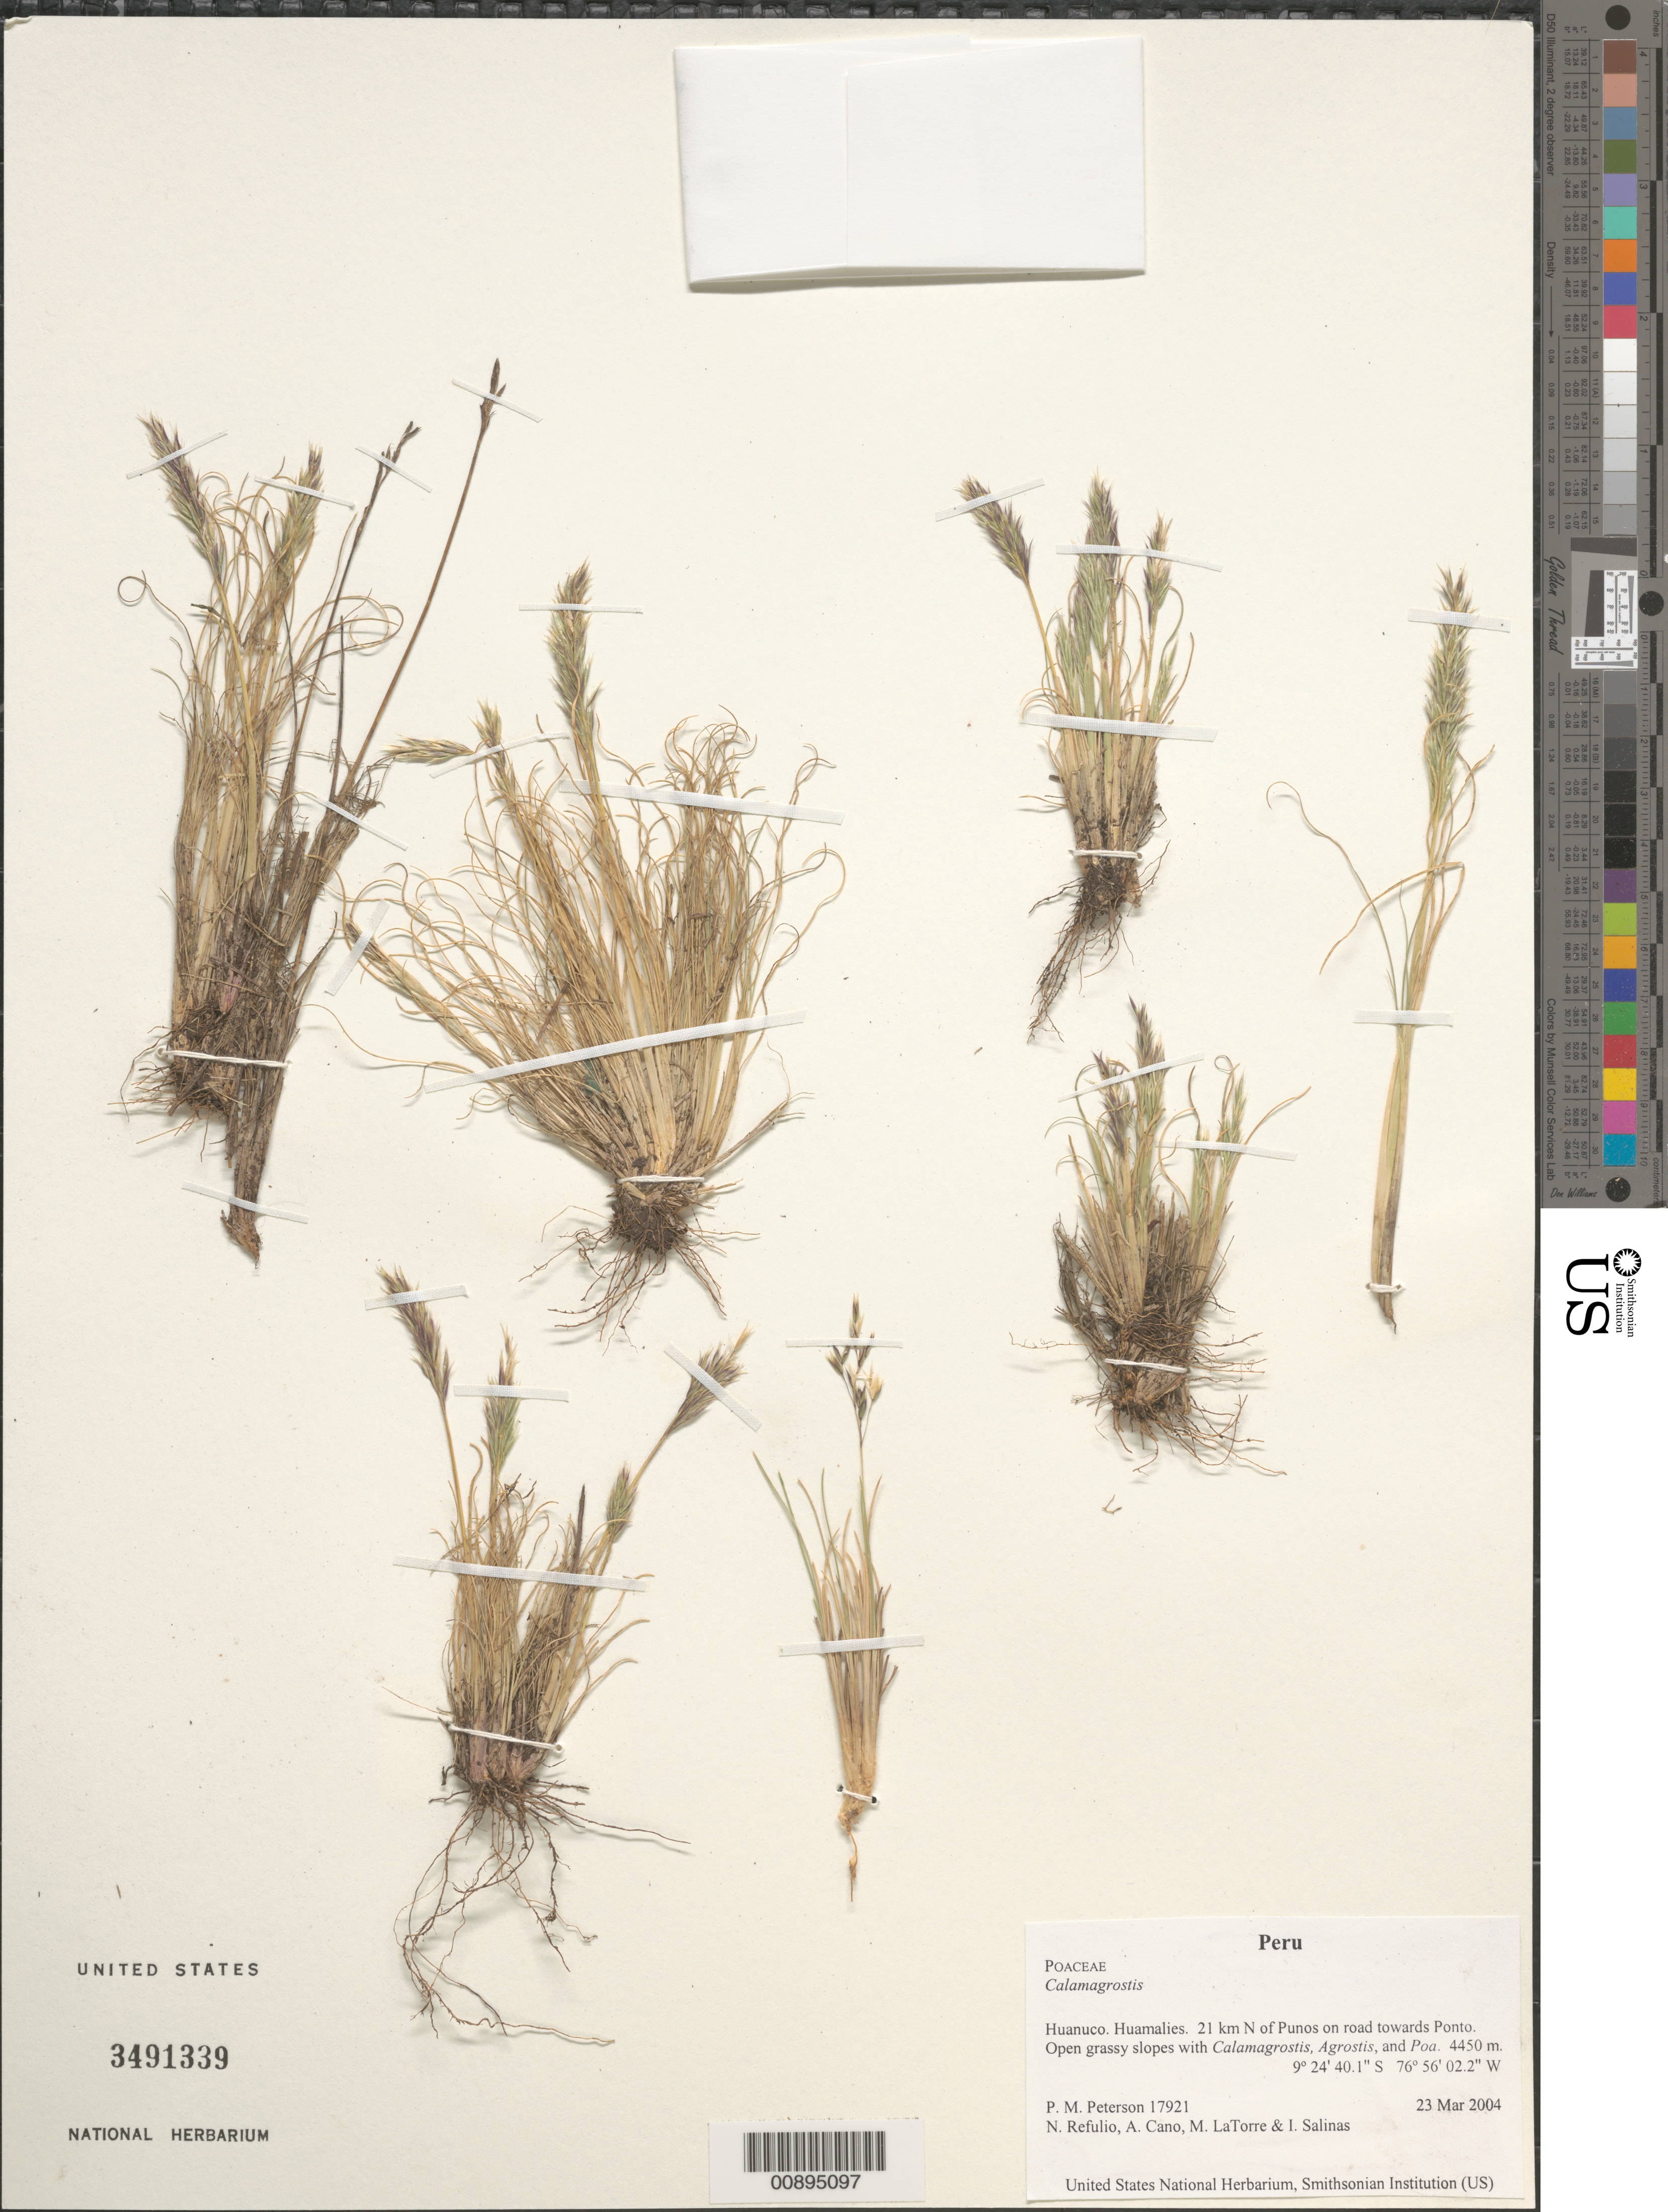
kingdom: Plantae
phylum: Tracheophyta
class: Liliopsida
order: Poales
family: Poaceae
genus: Calamagrostis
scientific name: Calamagrostis sp.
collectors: P. M. Peterson, N. Refulio-Rodríguez, A. Cano, M. Torre & I. Salinas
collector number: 17921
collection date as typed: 23 Mar 2004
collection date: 2004-03-23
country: Peru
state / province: Huánuco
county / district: Huamalies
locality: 21 km N of Punos on road towards Ponto. Open grassy slopes with Calamagrostis, Agrostis, and Poa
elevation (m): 4450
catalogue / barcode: US 3491339